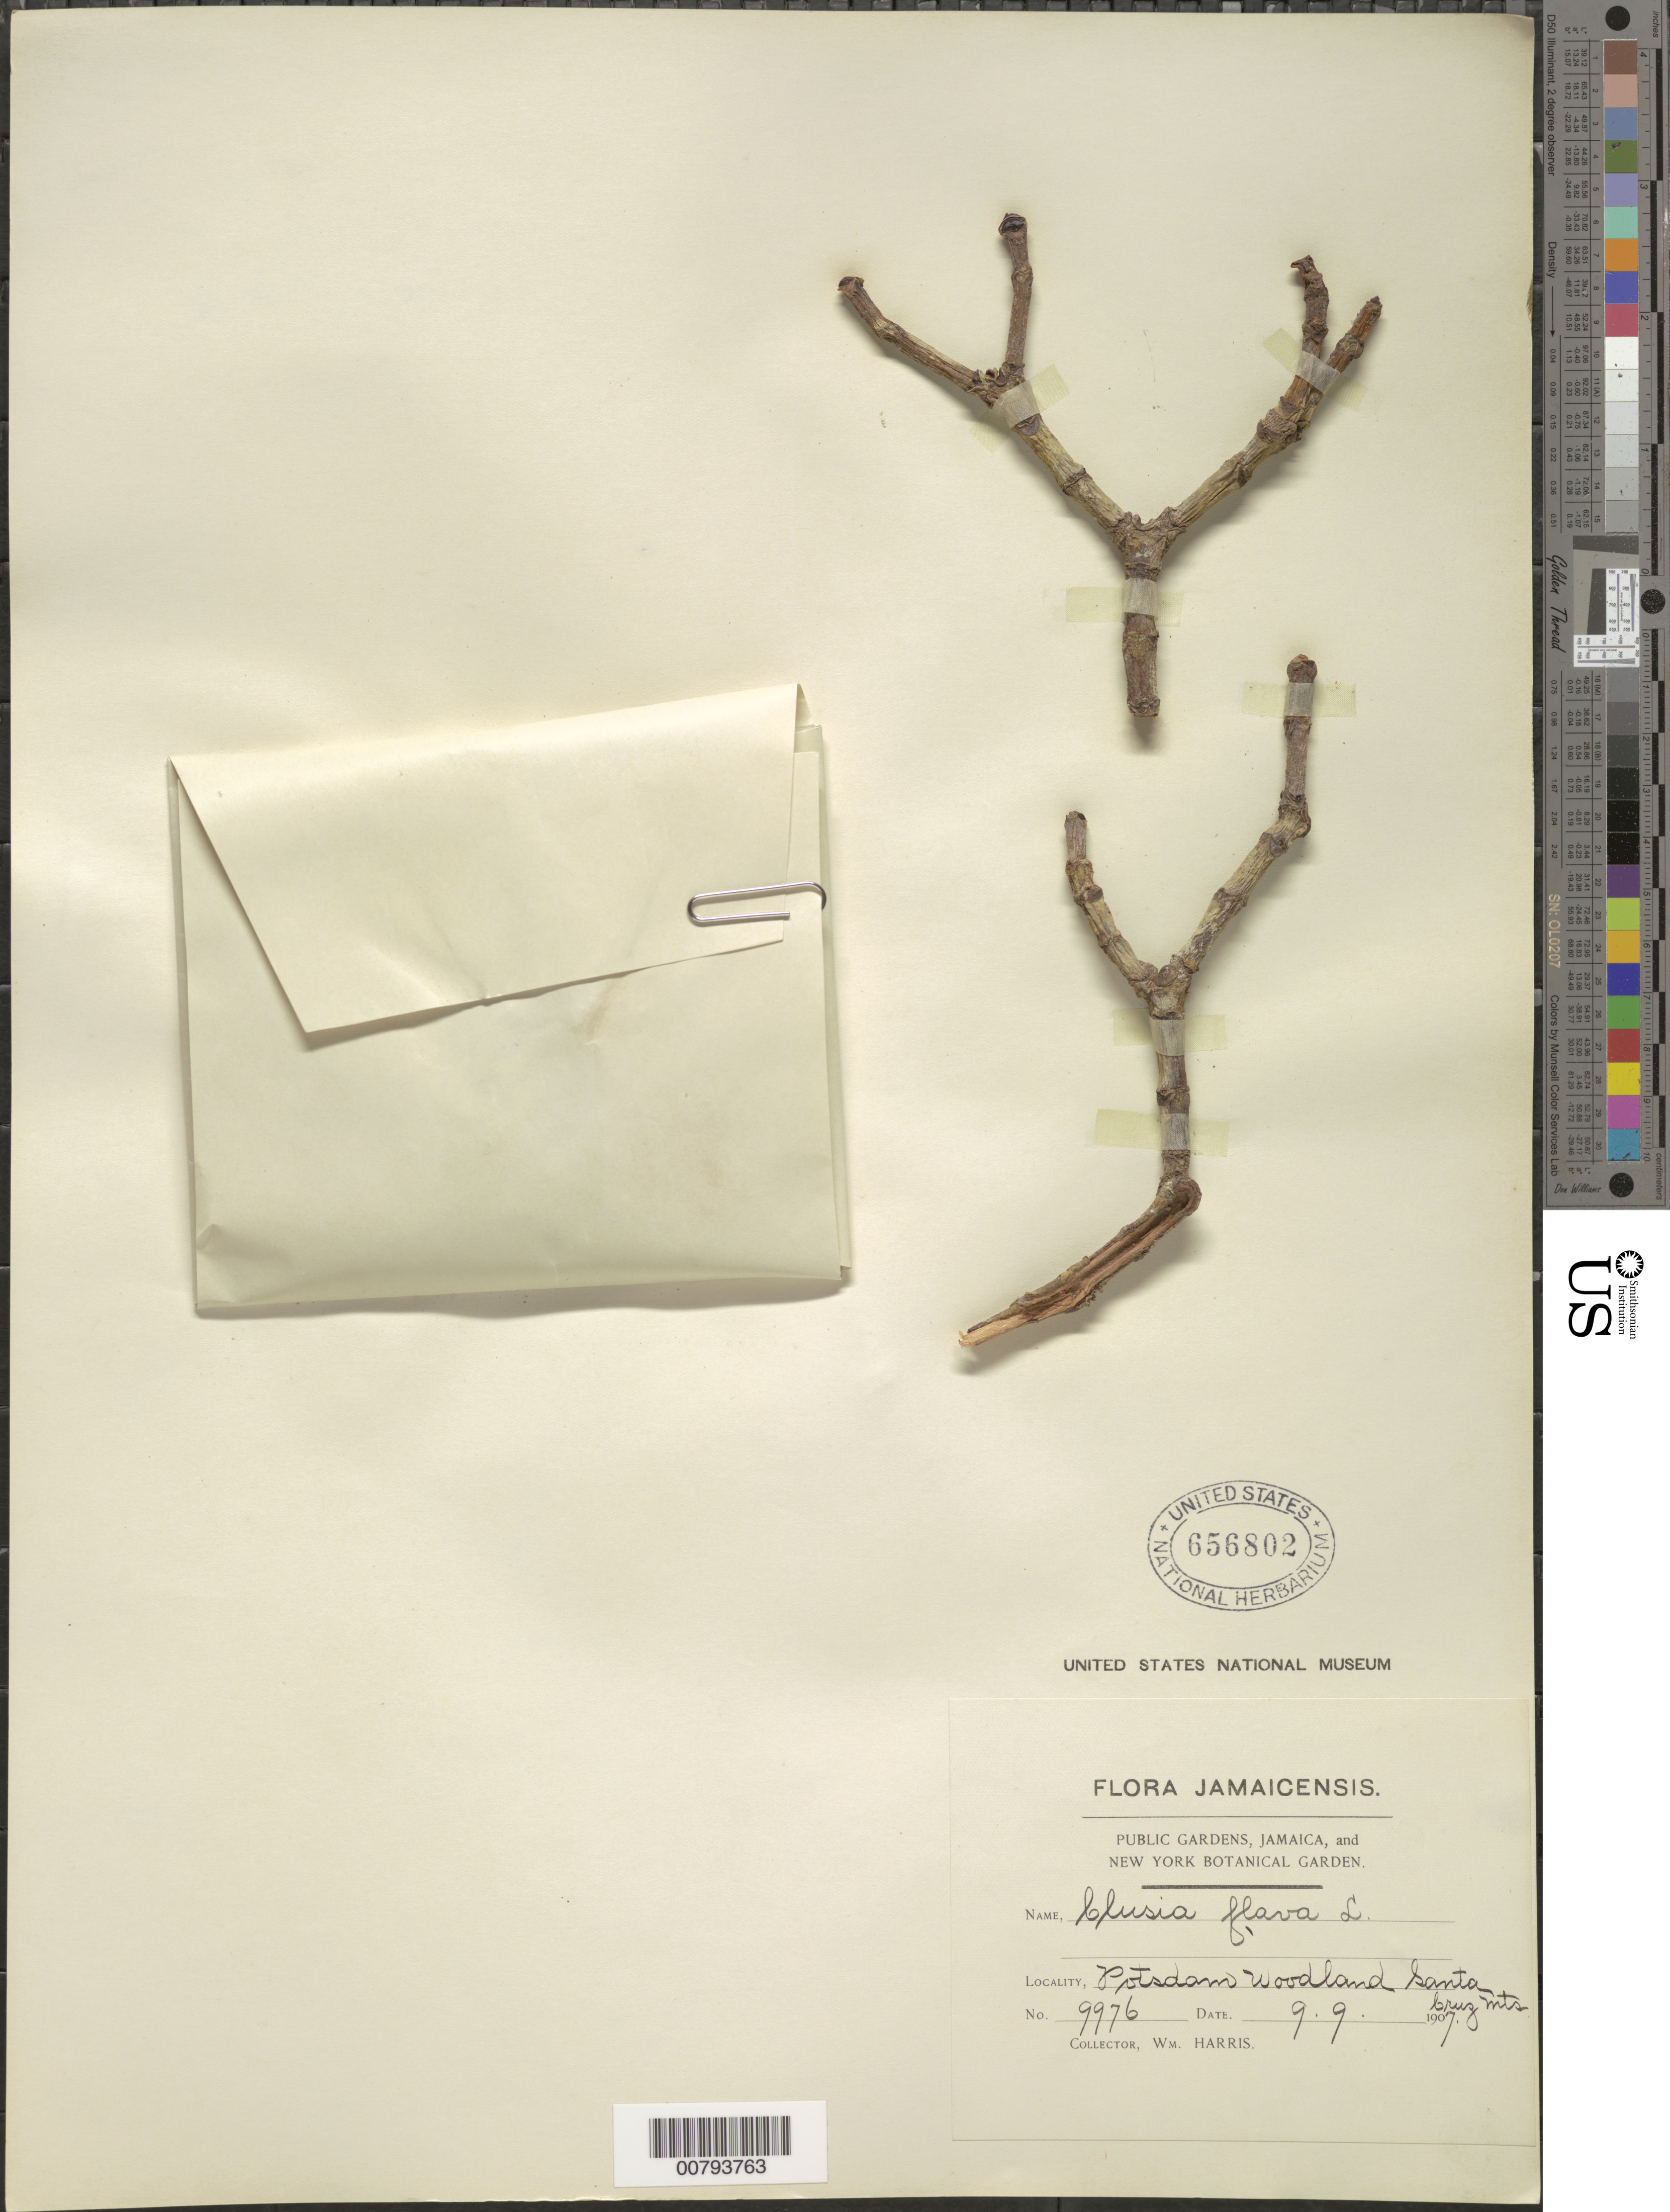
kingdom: Plantae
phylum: Tracheophyta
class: Magnoliopsida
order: Malpighiales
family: Clusiaceae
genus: Clusia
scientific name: Clusia flava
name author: Jacq.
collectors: W. H. Harris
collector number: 9976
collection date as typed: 09 Sep 1907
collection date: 1907-09-09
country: Jamaica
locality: Santa Cruz nts.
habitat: Potsdam woodland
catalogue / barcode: US 656802